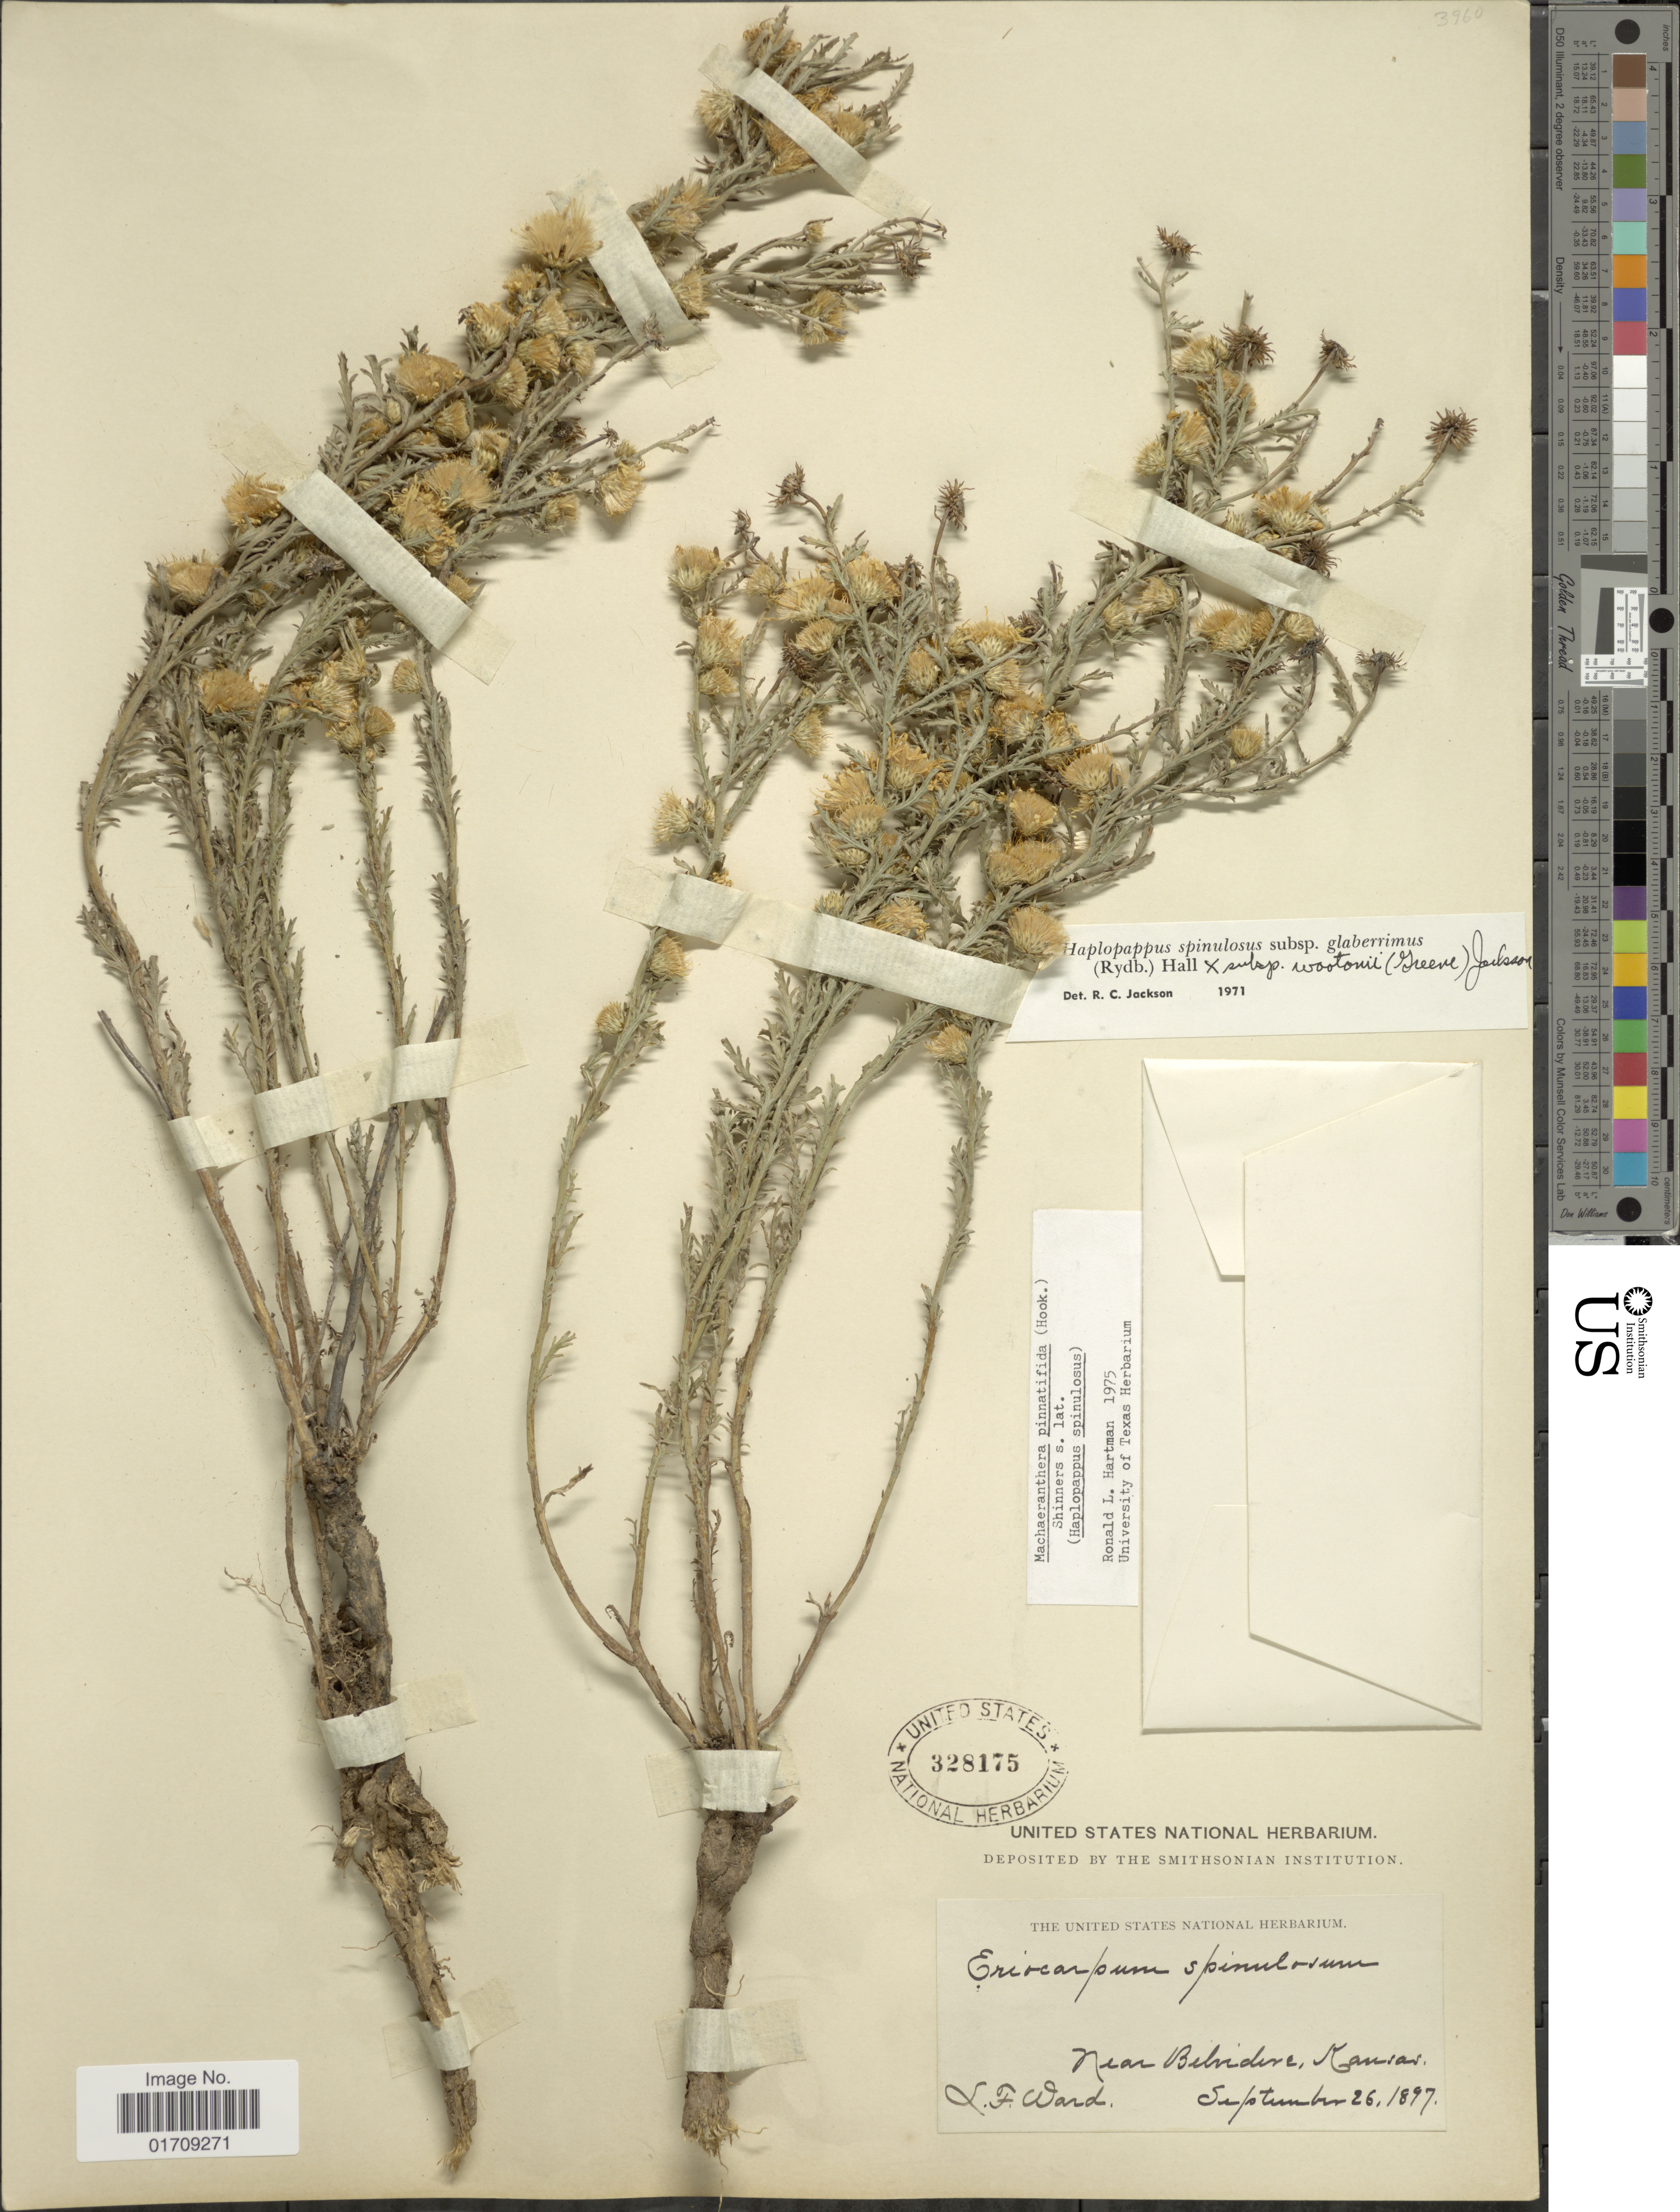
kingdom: Plantae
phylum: Tracheophyta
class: Magnoliopsida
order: Asterales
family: Asteraceae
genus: Machaeranthera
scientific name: Machaeranthera pinnatifida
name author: (Hook.) Shinners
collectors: L. Ward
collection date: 1897-09-26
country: United States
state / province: Kansas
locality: Near Belvidere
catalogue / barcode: US 328175